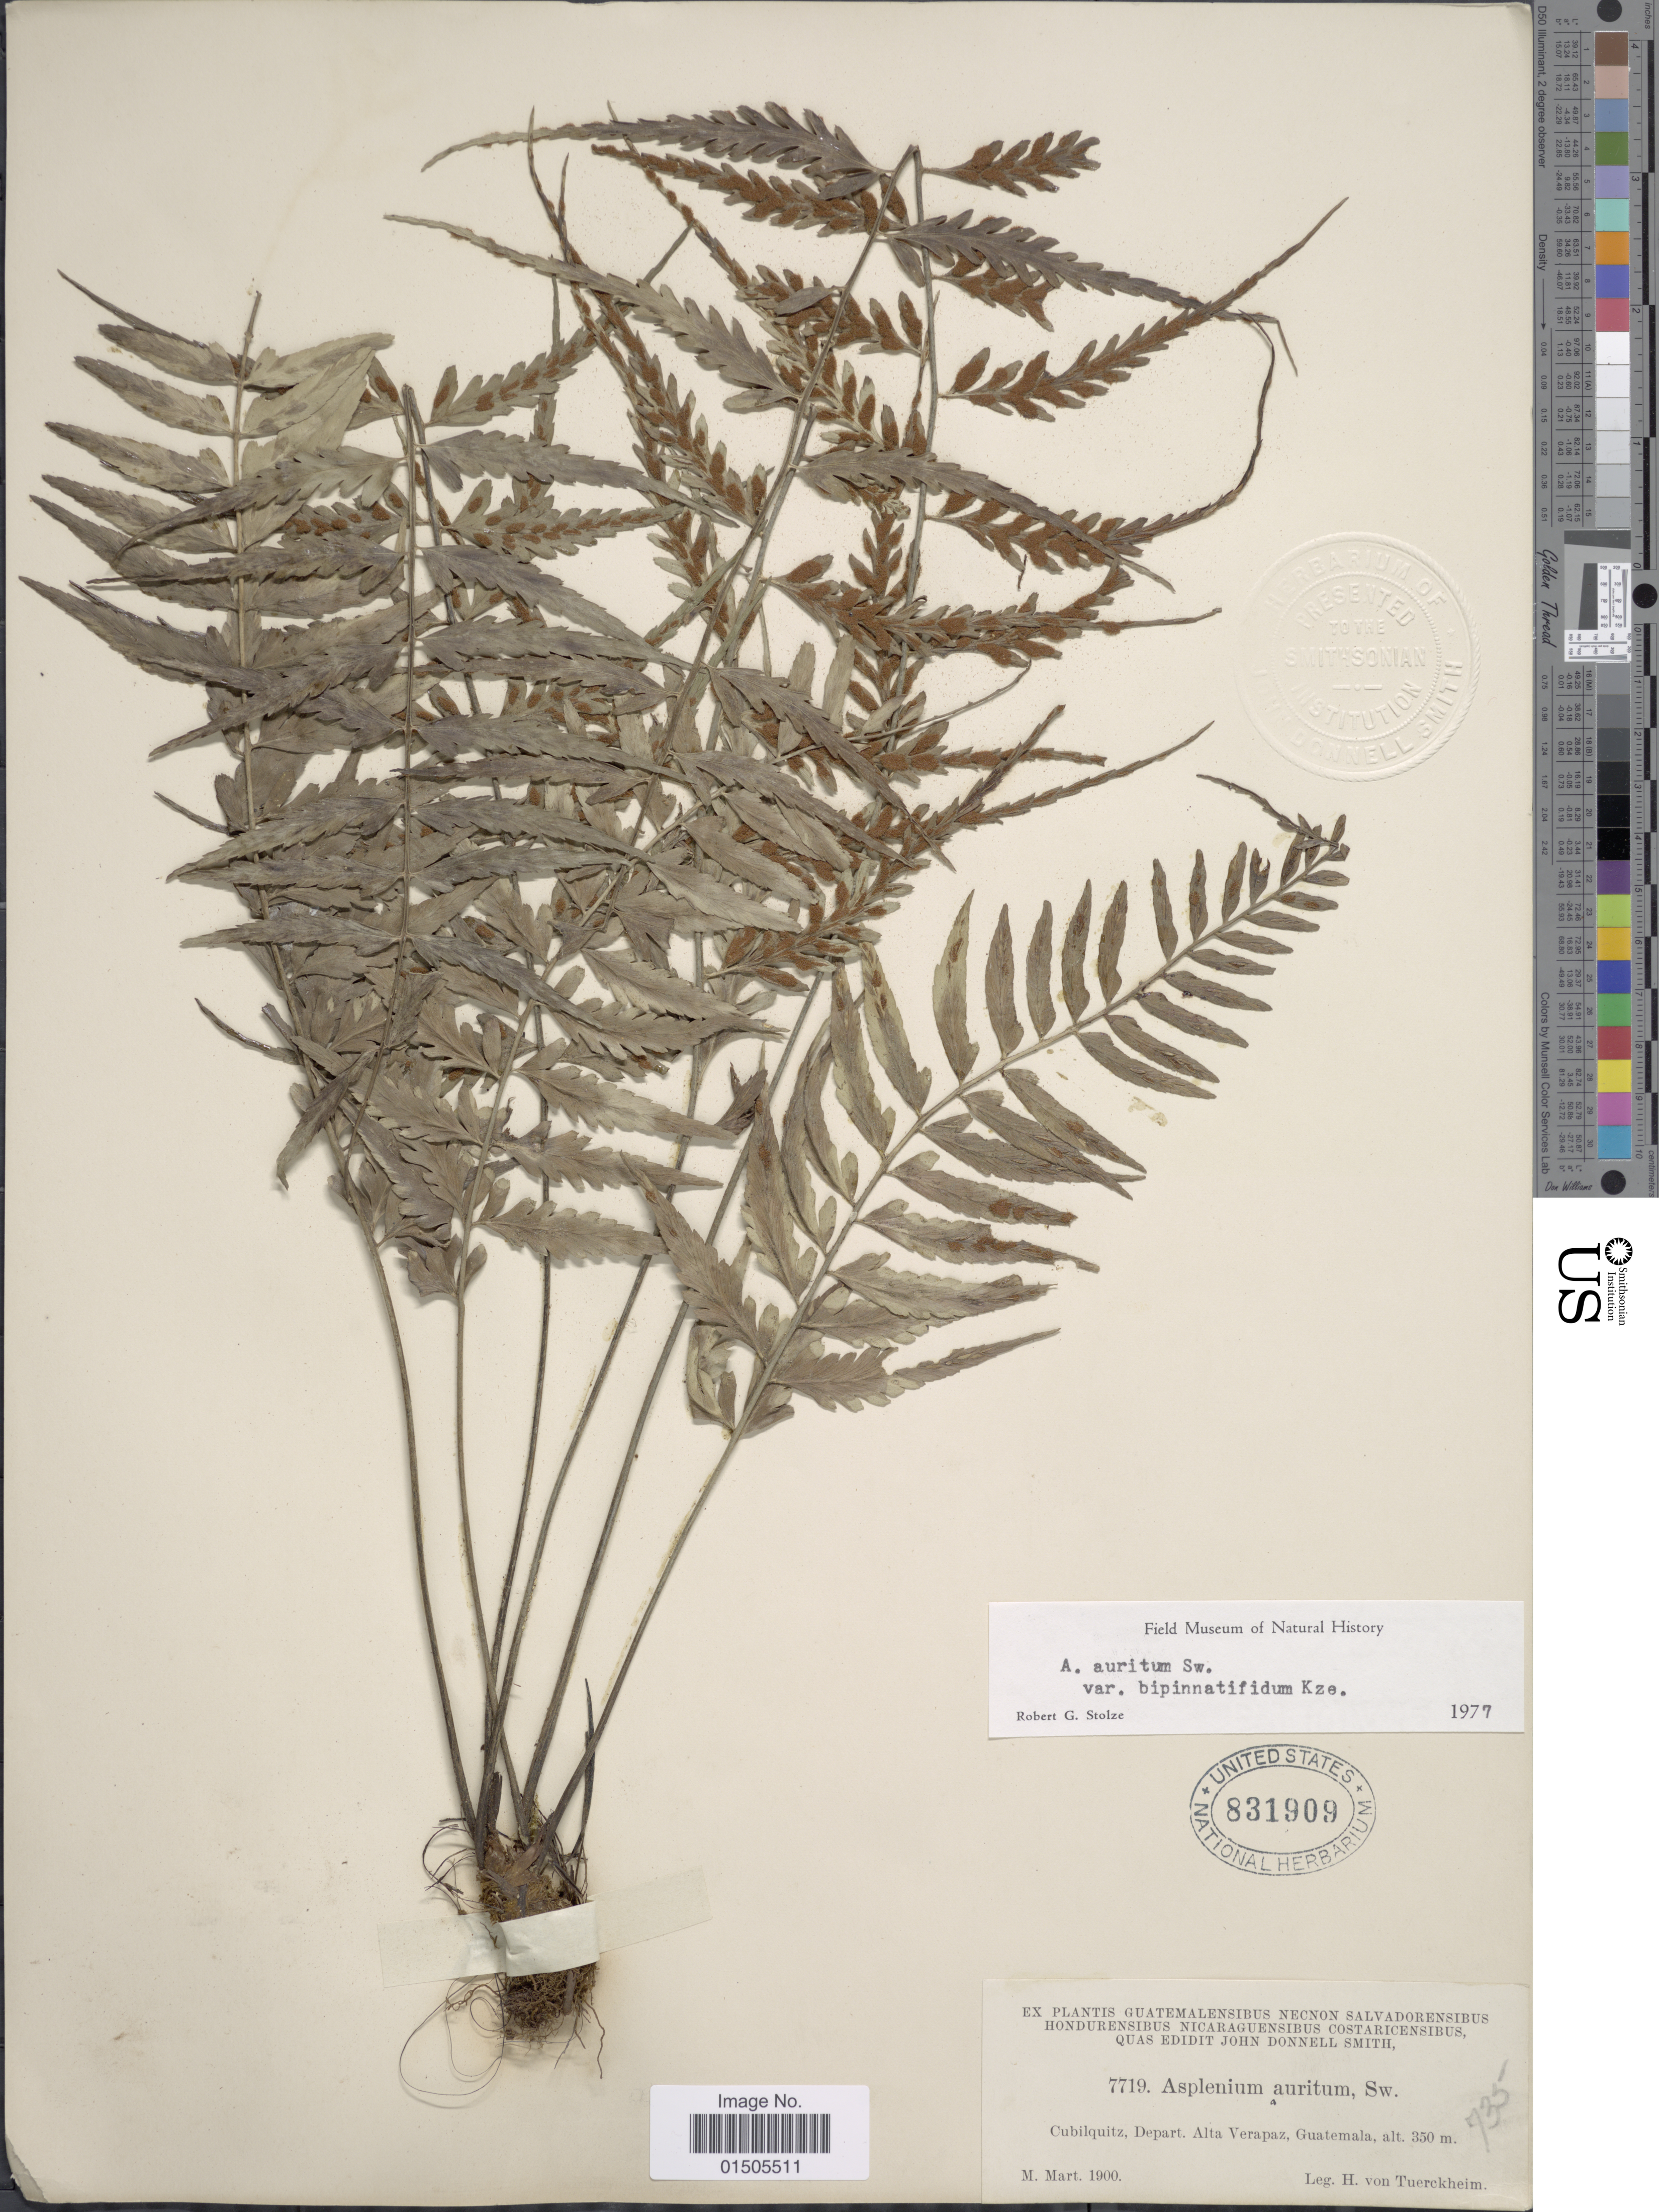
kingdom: Plantae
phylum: Tracheophyta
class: Polypodiopsida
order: Polypodiales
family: Aspleniaceae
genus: Asplenium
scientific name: Asplenium auritum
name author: Sw.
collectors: H. von Türckheim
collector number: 7719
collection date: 1900-03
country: Guatemala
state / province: Alta Verapaz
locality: Cubilquitz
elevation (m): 350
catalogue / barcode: US 831909